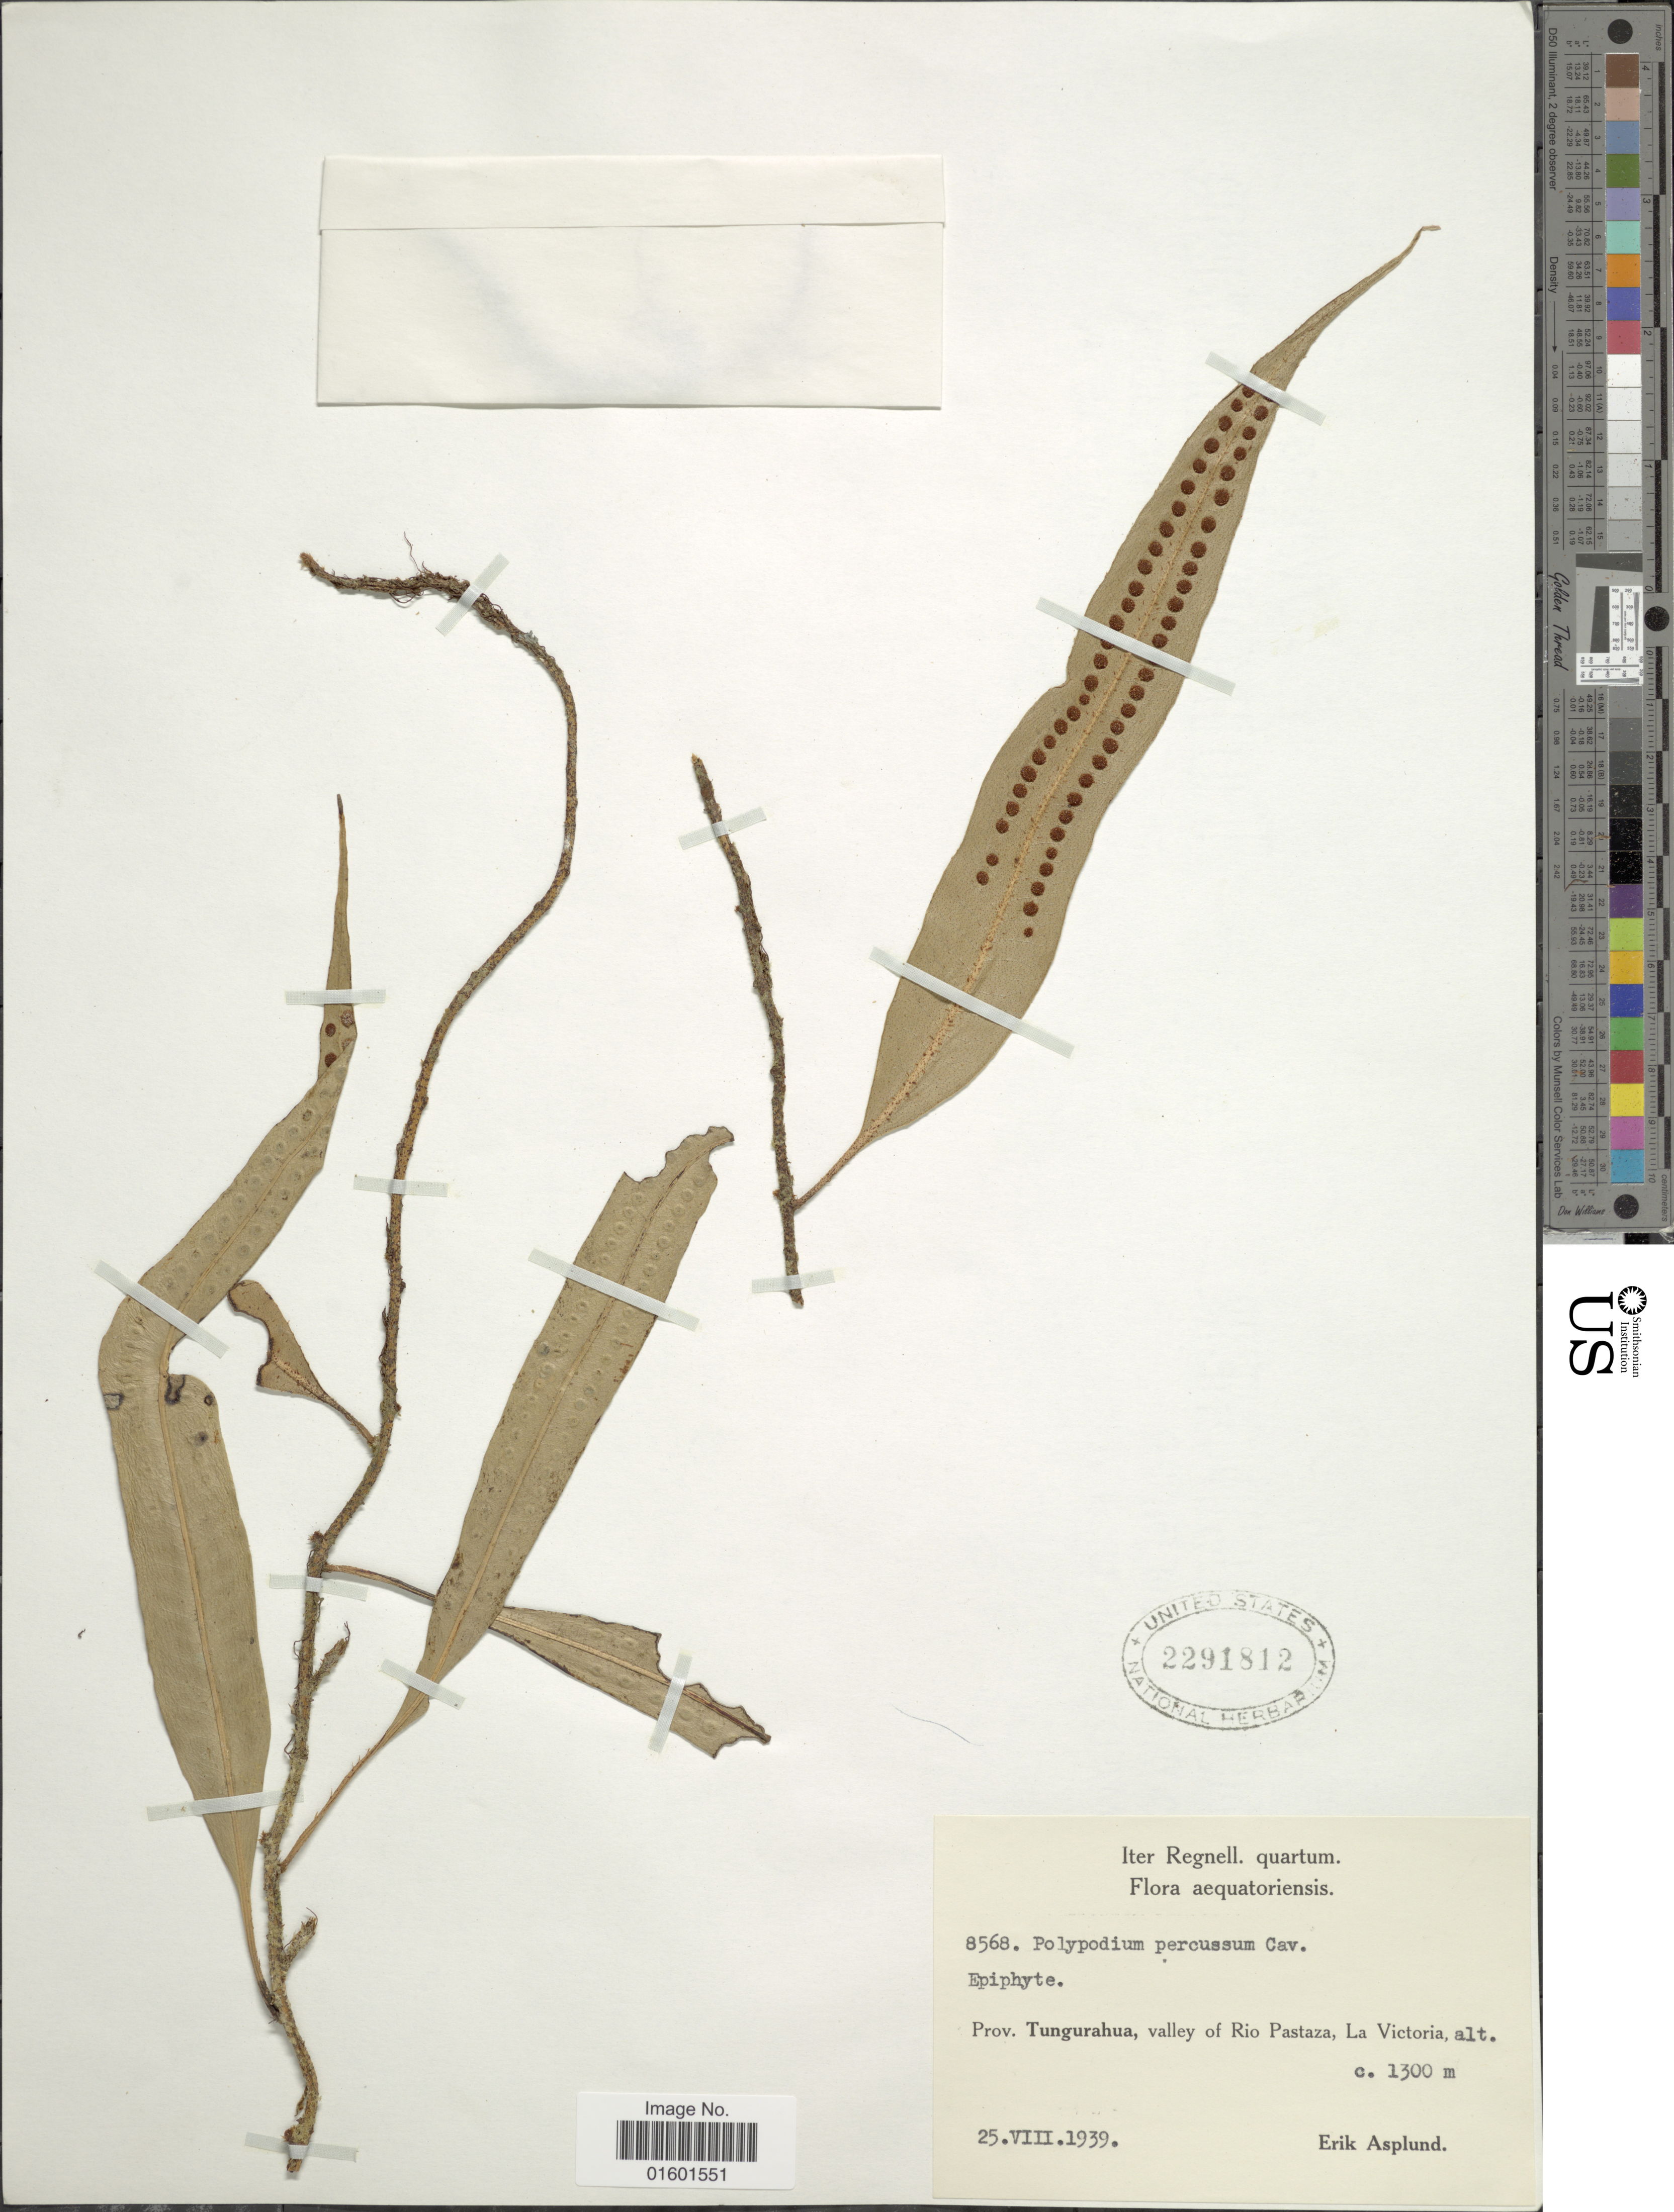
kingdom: Plantae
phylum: Tracheophyta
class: Polypodiopsida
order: Polypodiales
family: Polypodiaceae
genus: Microgramma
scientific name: Microgramma percussa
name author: (Cav.) de la Sota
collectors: E. Asplund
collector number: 8568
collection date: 1939-08-25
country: Ecuador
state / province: Tungurahua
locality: Flora aeguatoriensis, valley of Rio Pastaza, La Victoria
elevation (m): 1300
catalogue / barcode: US 2291812